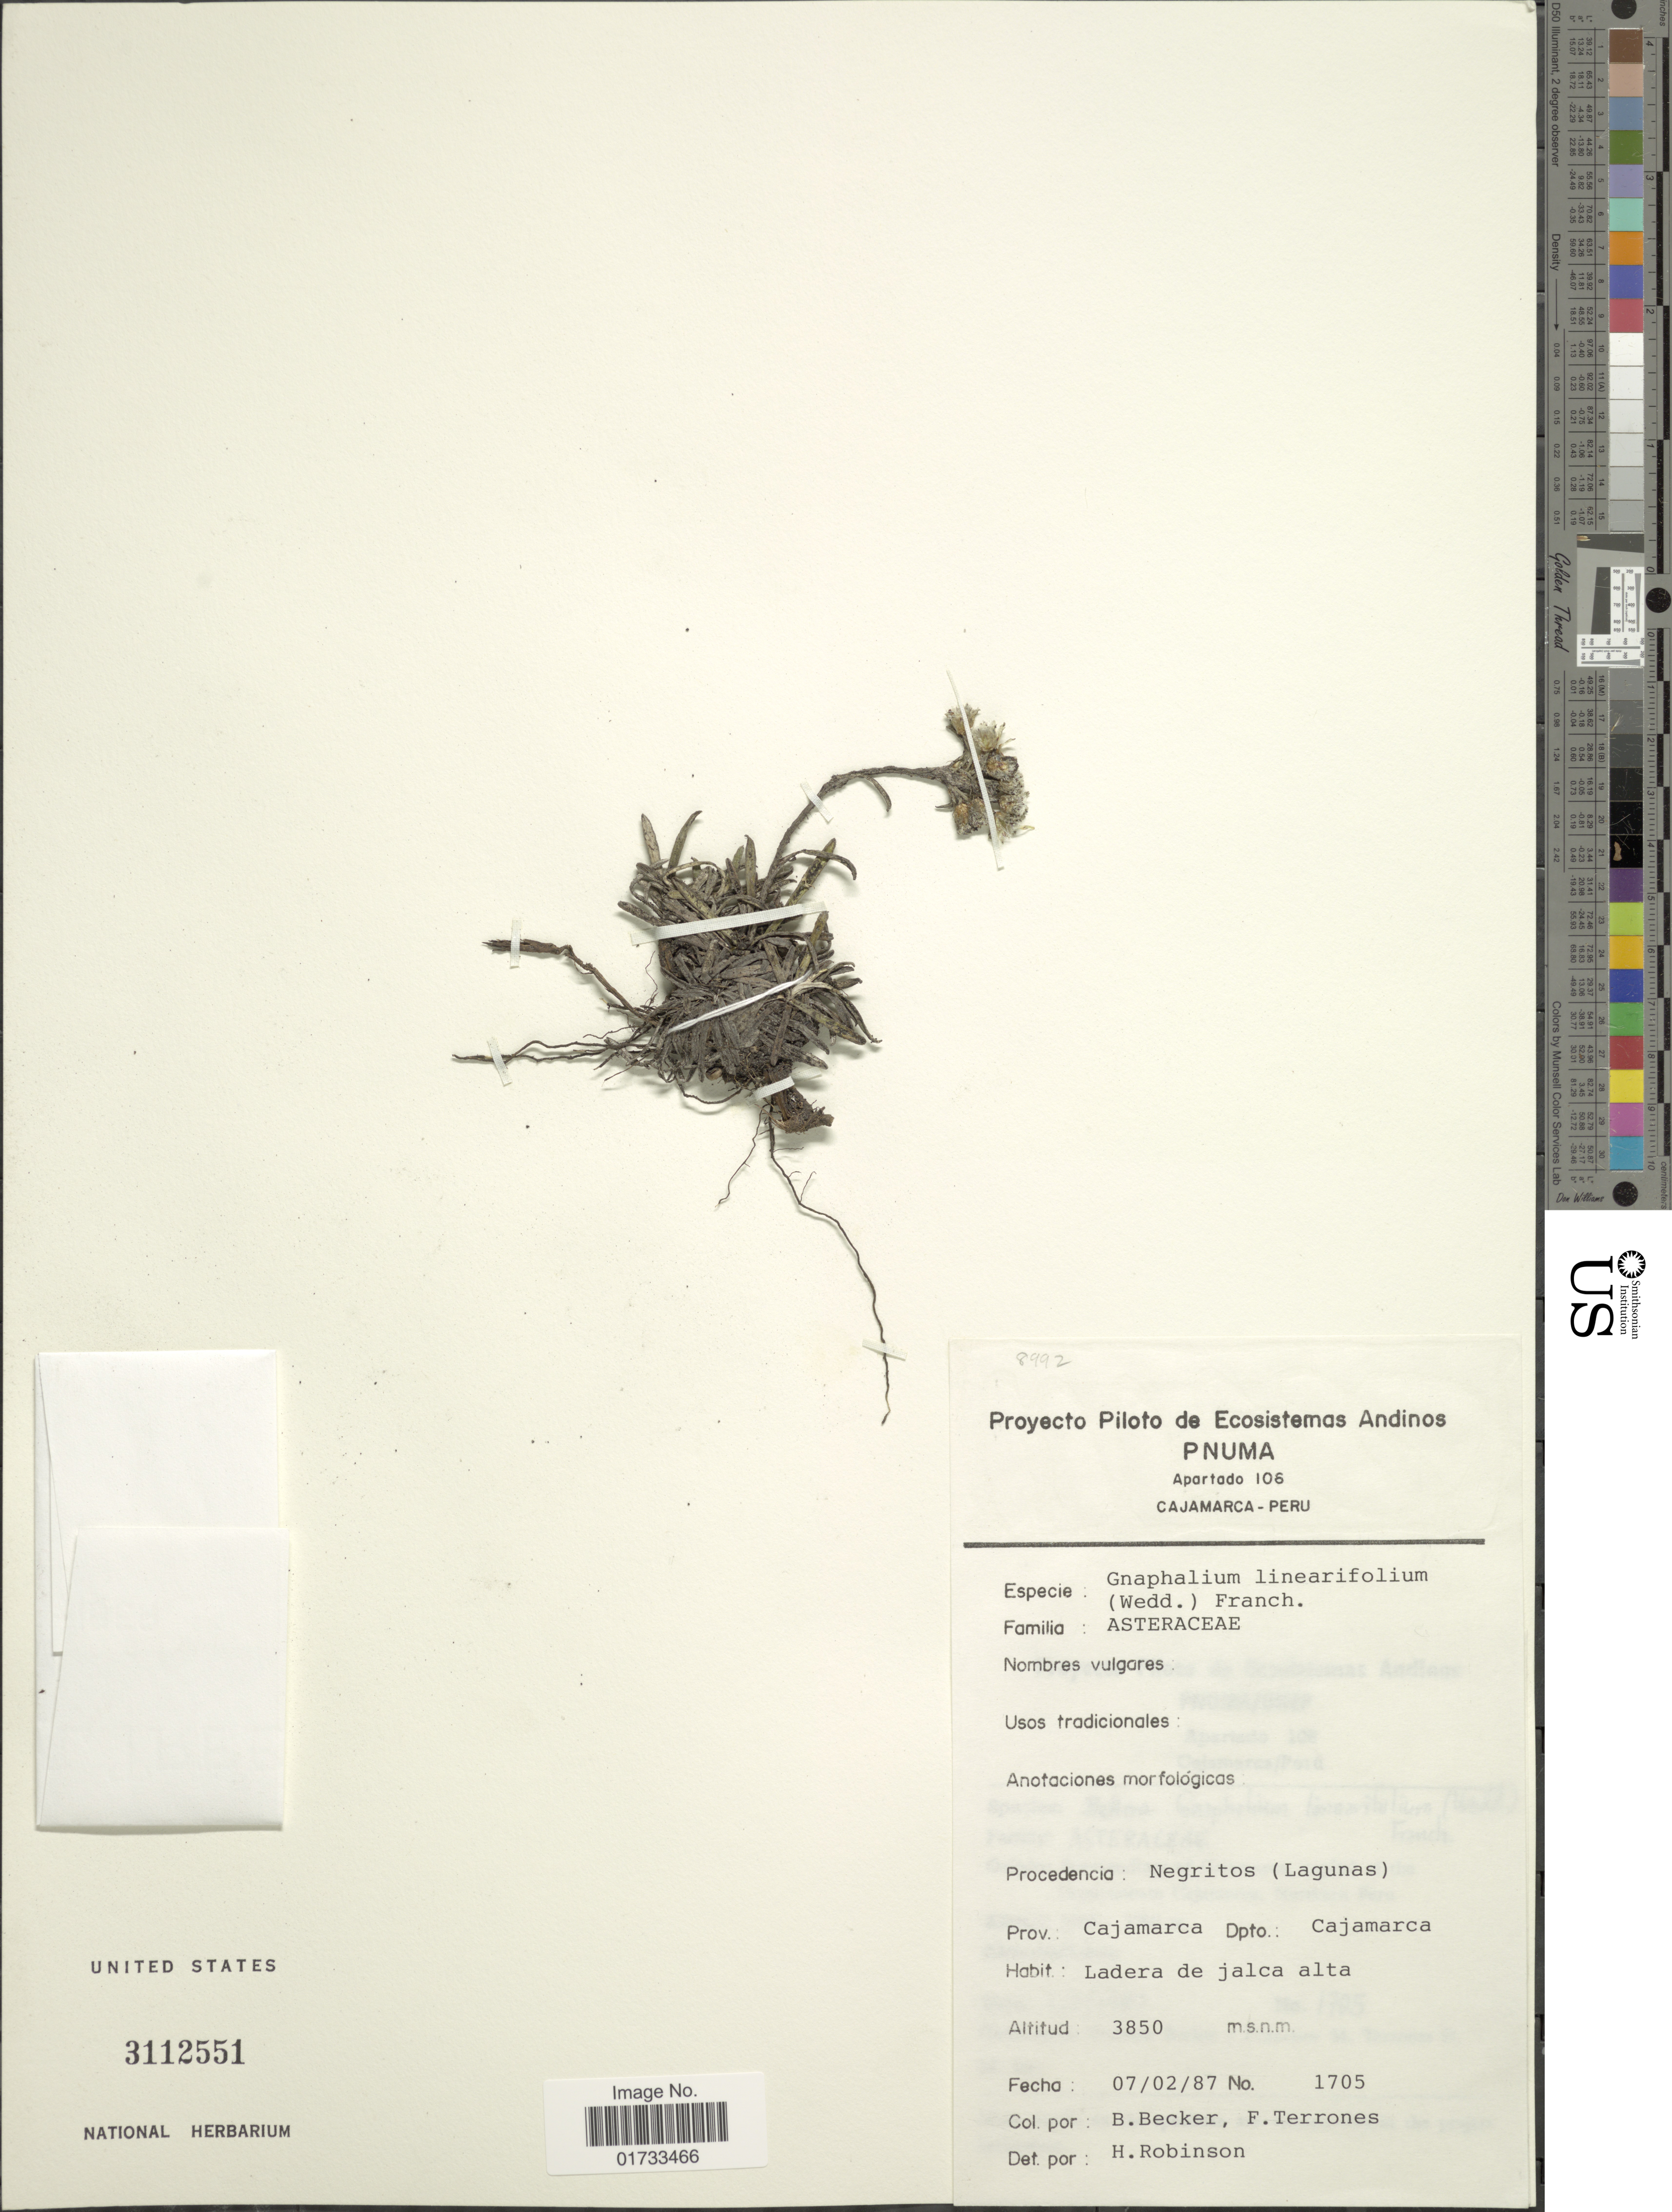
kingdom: Plantae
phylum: Tracheophyta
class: Magnoliopsida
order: Asterales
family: Asteraceae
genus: Quasiantennaria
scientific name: Quasiantennaria linearifolia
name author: (Wedd.) R.J. Bayer & M.O. Dillon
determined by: Nesom, Guy L.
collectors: B. Becker & F. Terrones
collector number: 1705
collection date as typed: Transcribed d/m/y: 7/2/87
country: Peru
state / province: Cajamarca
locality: Dpto. Cajamarca, Ladera de jalca alta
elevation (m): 3850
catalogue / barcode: US 3112551